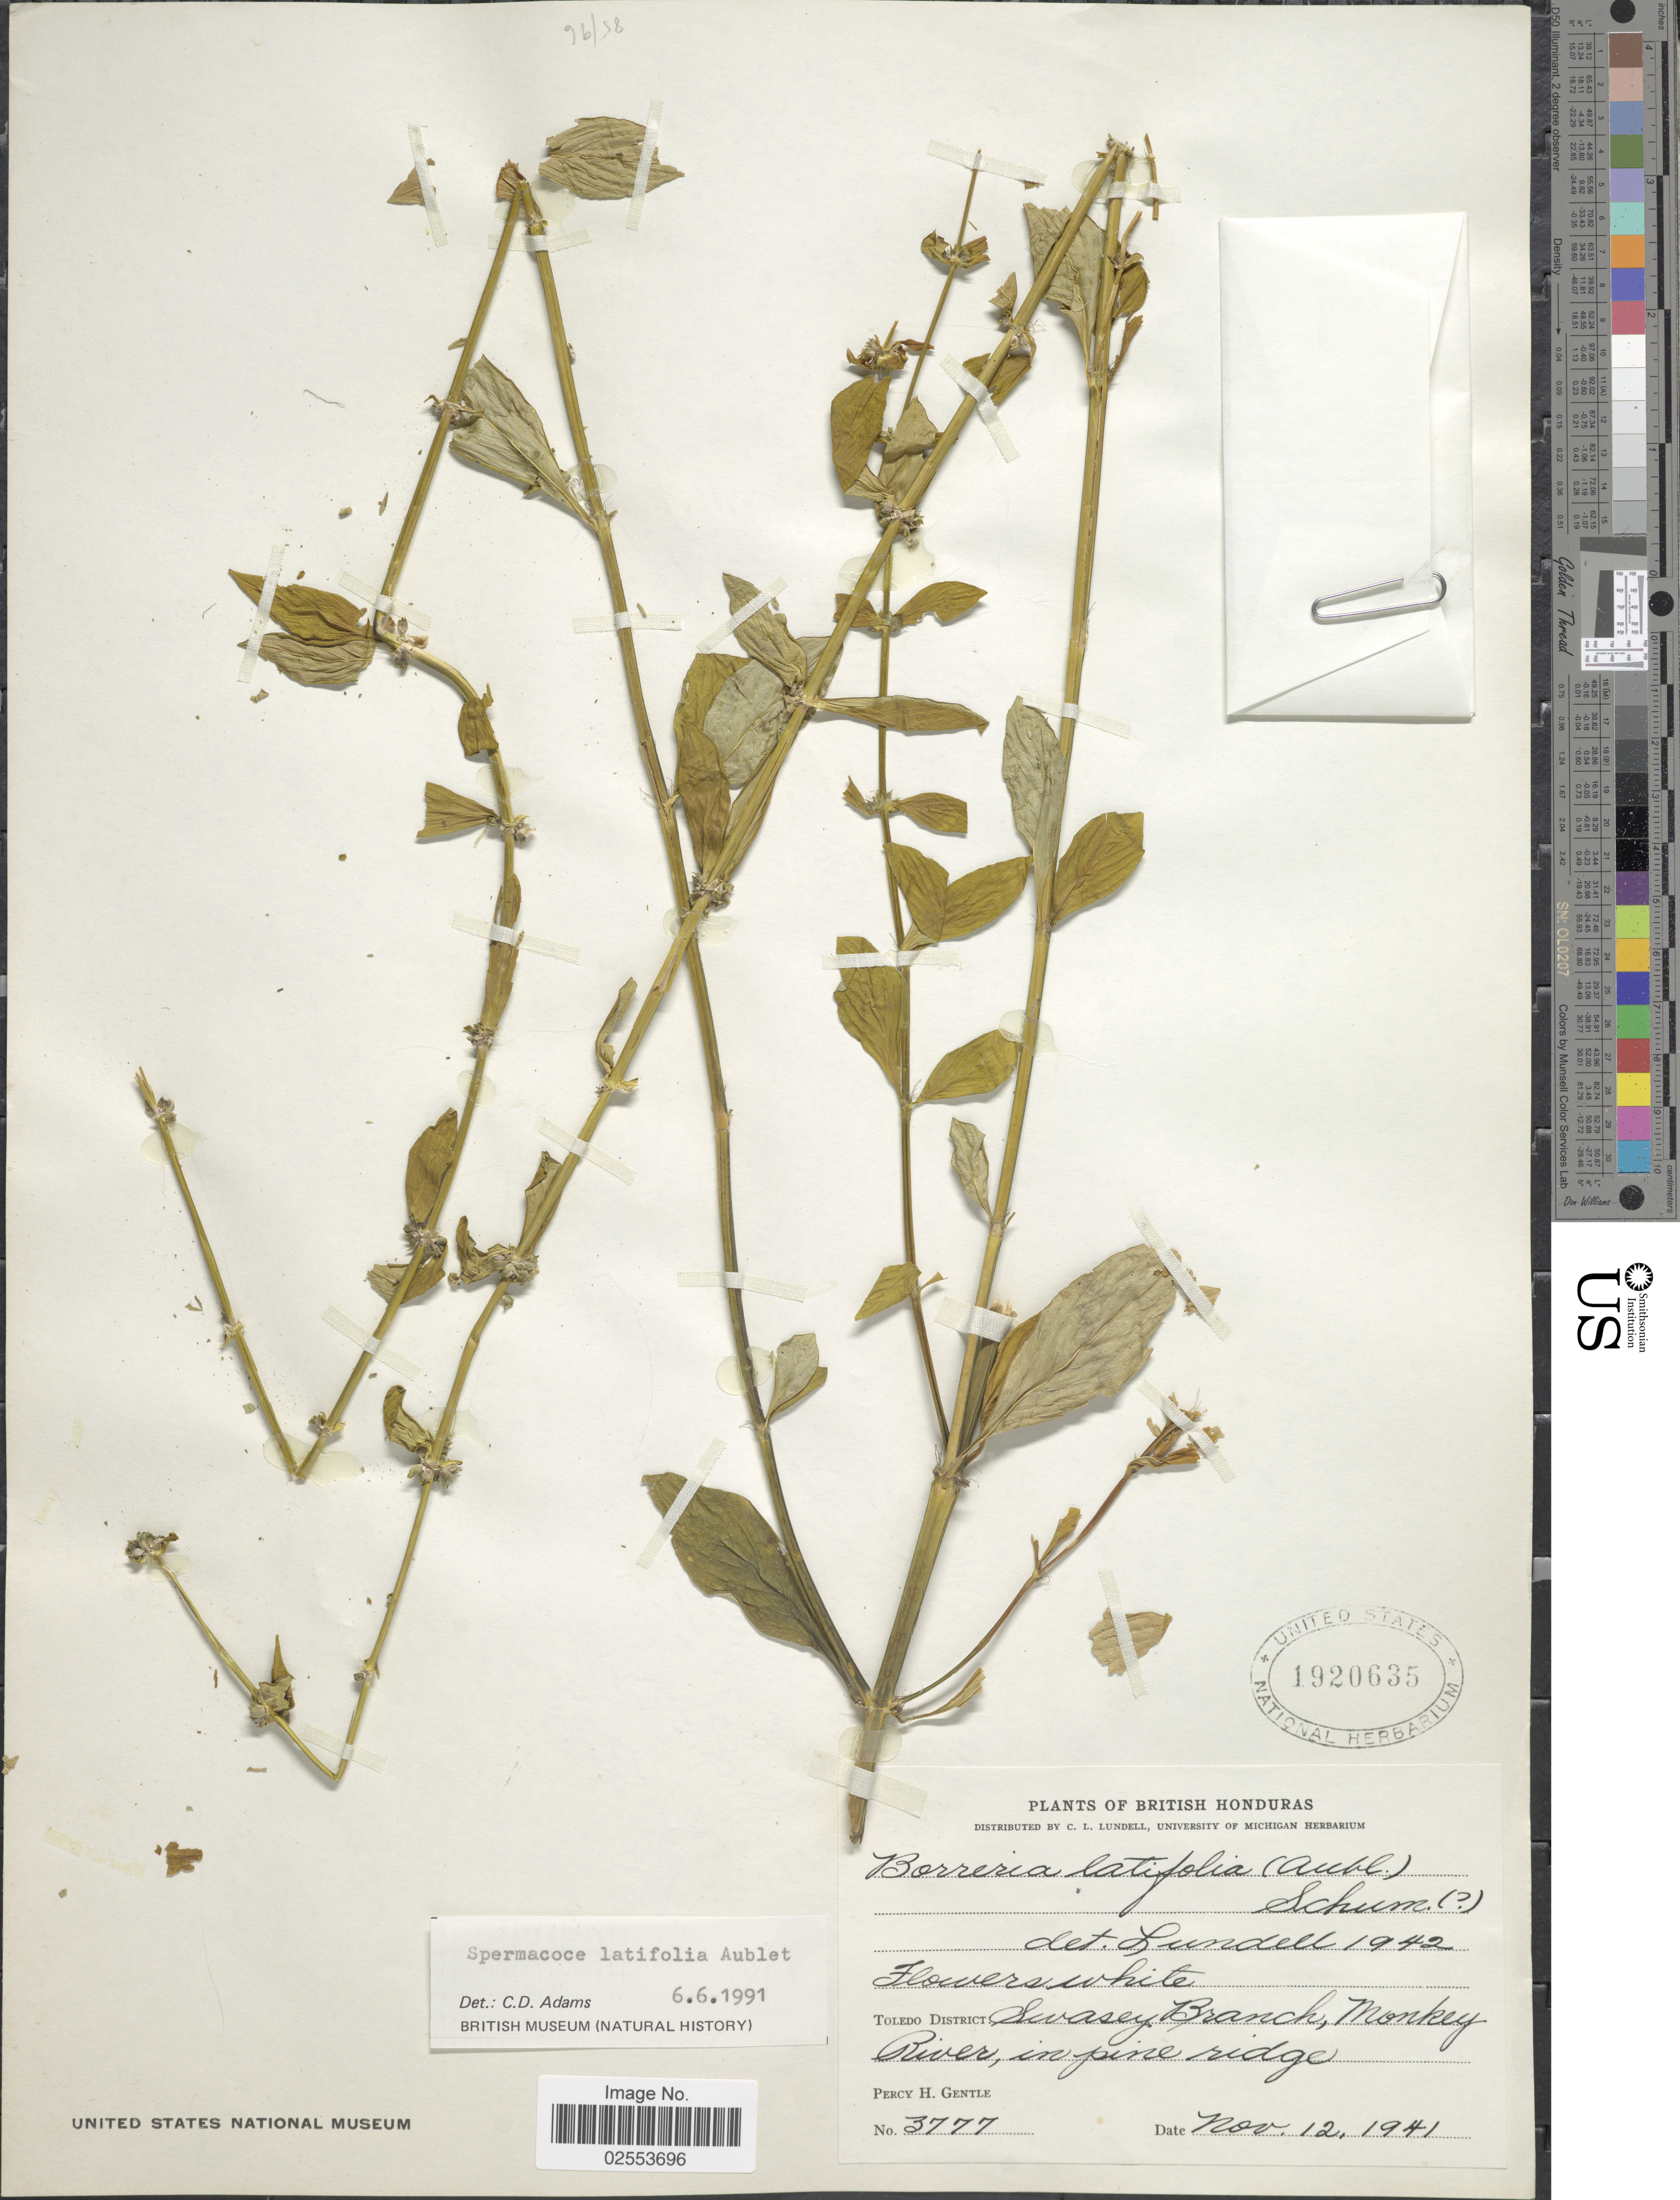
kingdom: Plantae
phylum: Tracheophyta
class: Magnoliopsida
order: Gentianales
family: Rubiaceae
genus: Spermacoce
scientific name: Spermacoce latifolia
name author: Aubl.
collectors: P. H. Gentle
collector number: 3777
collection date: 1941-11-12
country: Belize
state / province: Toledo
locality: British Honduras, Swasey Branch, Monkey River, in pine ridge.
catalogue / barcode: US 1920635